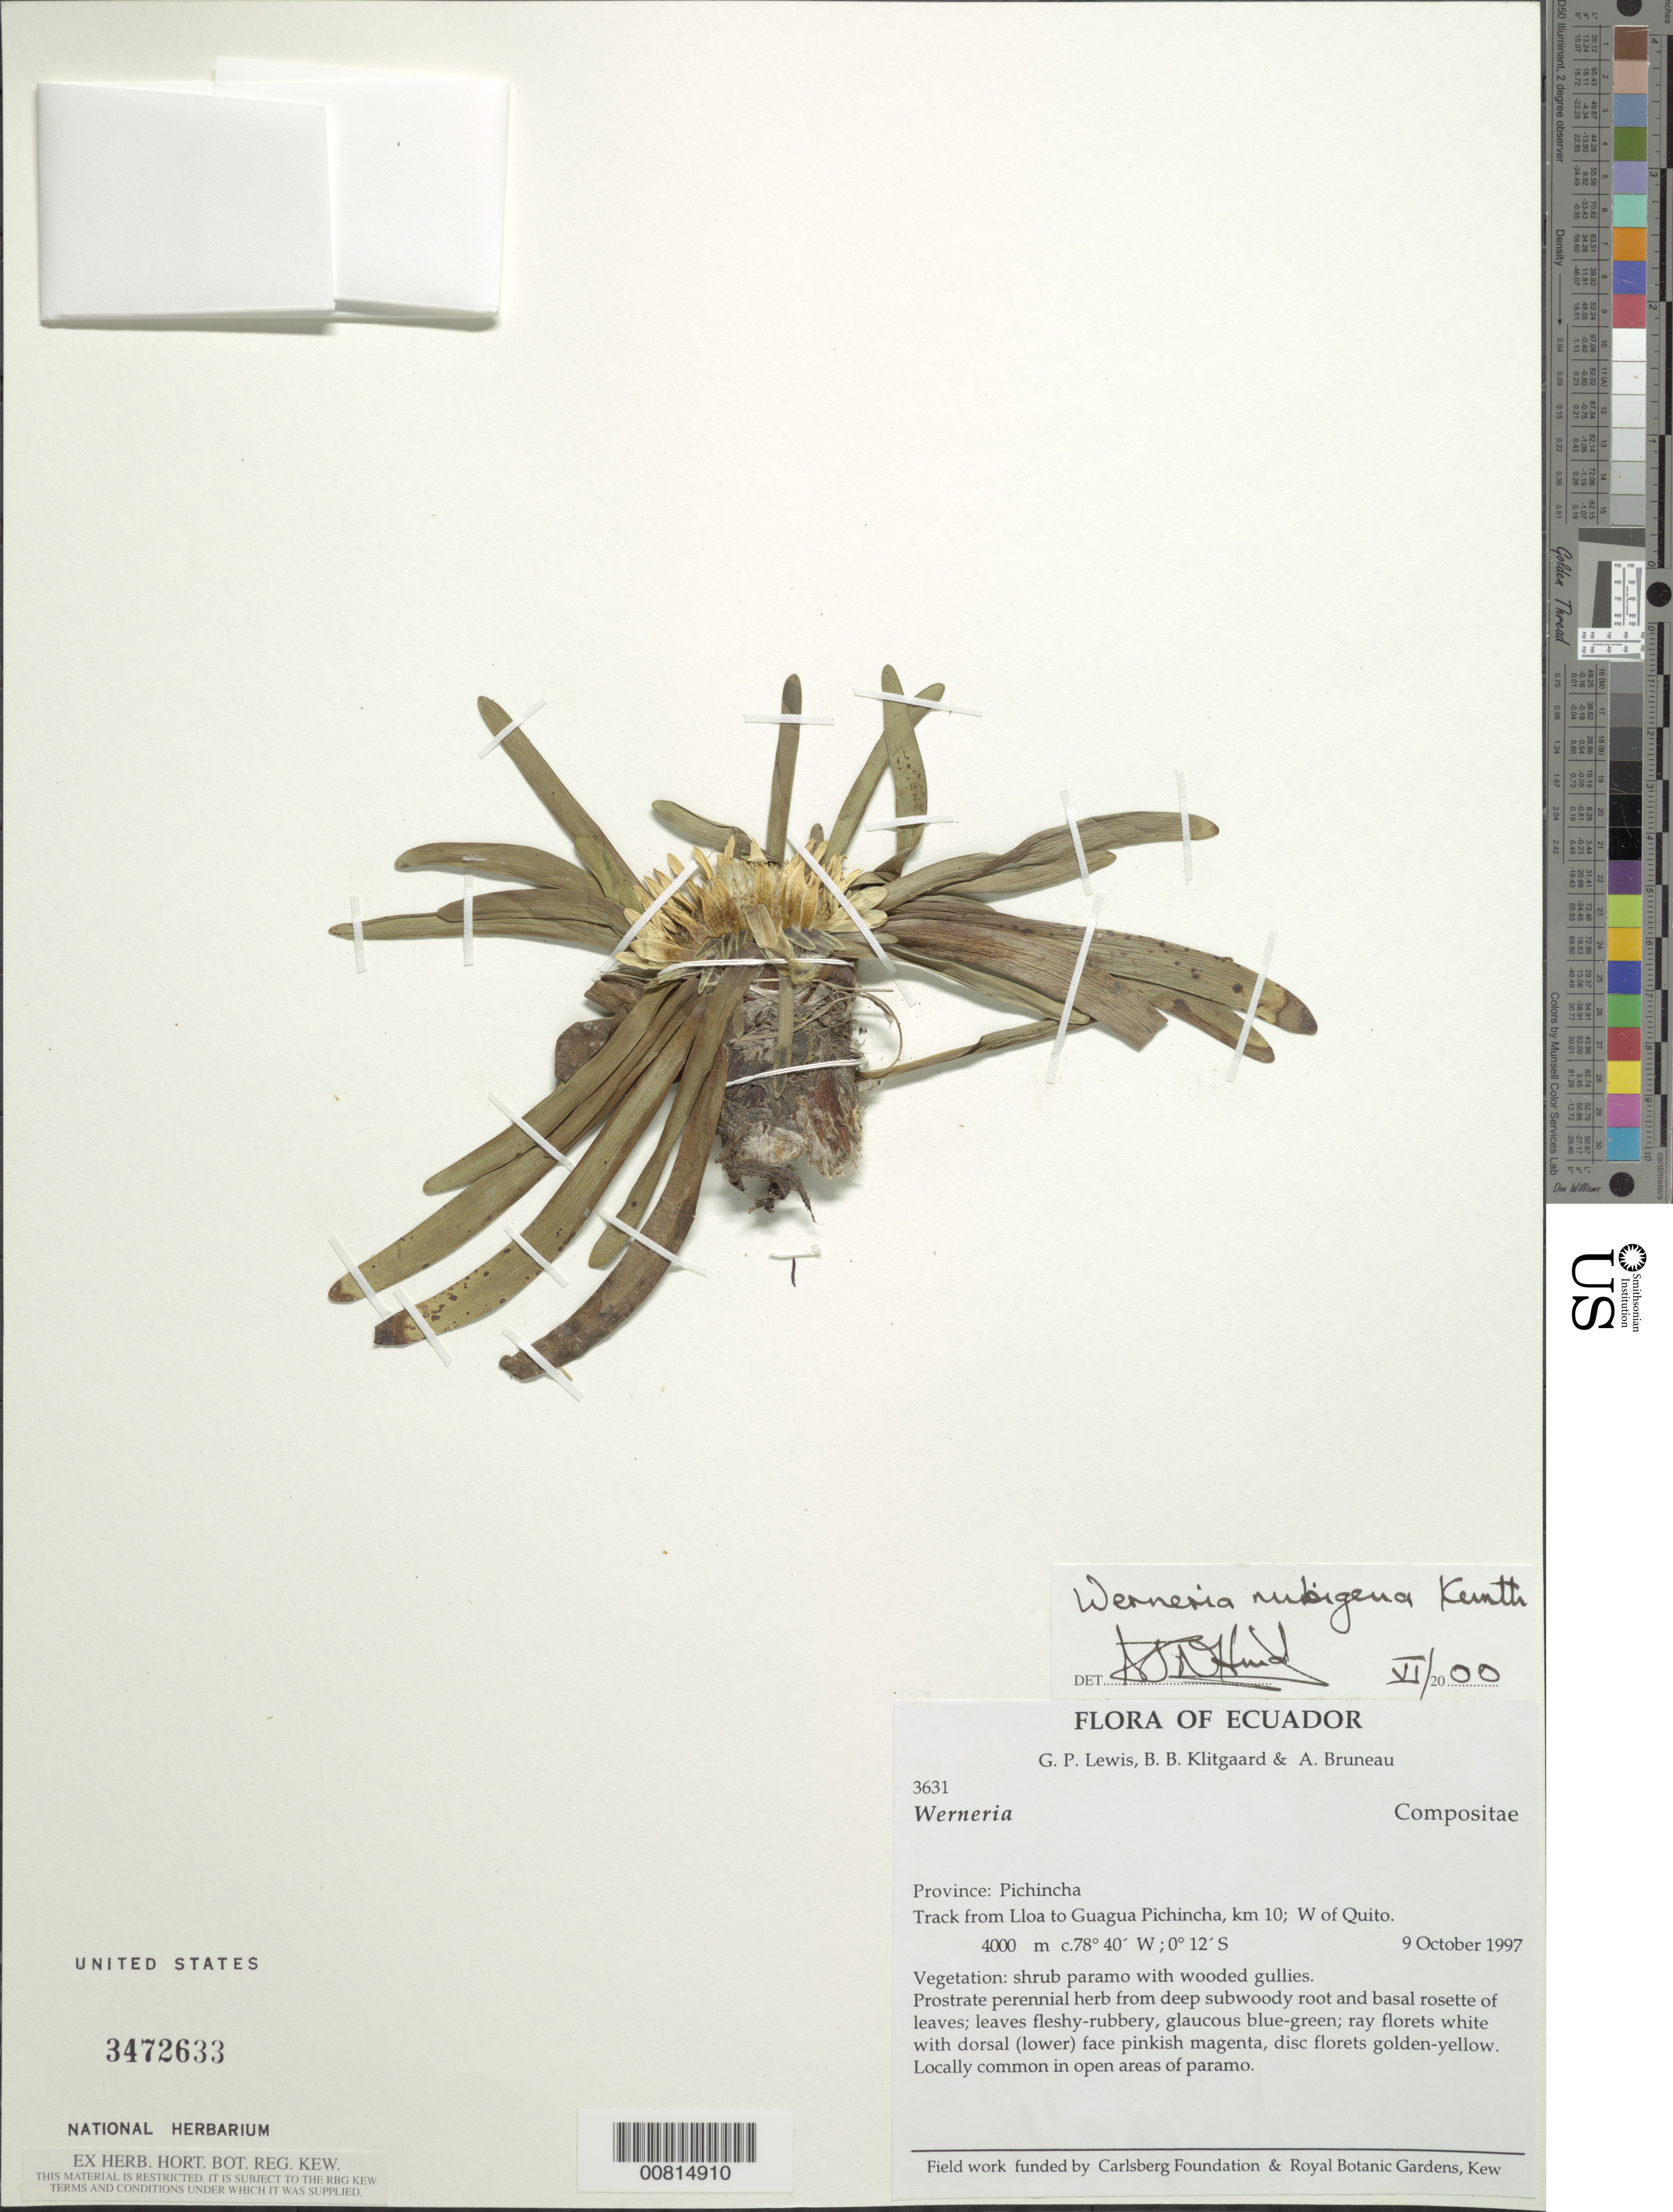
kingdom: Plantae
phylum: Tracheophyta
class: Magnoliopsida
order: Asterales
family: Asteraceae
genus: Werneria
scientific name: Werneria rubigena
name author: Kunth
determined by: Hind, N.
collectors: G. P. Lewis, B. B. Klitgaard & A. Bruneau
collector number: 3631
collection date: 1997-10-09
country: Ecuador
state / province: Pichincha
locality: Lloa to Guagua Pichincha road, km 10; W of Quito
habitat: Open areas of paramo. Shrub paramo with wooded gullies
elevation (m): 4000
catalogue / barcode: US 3472633